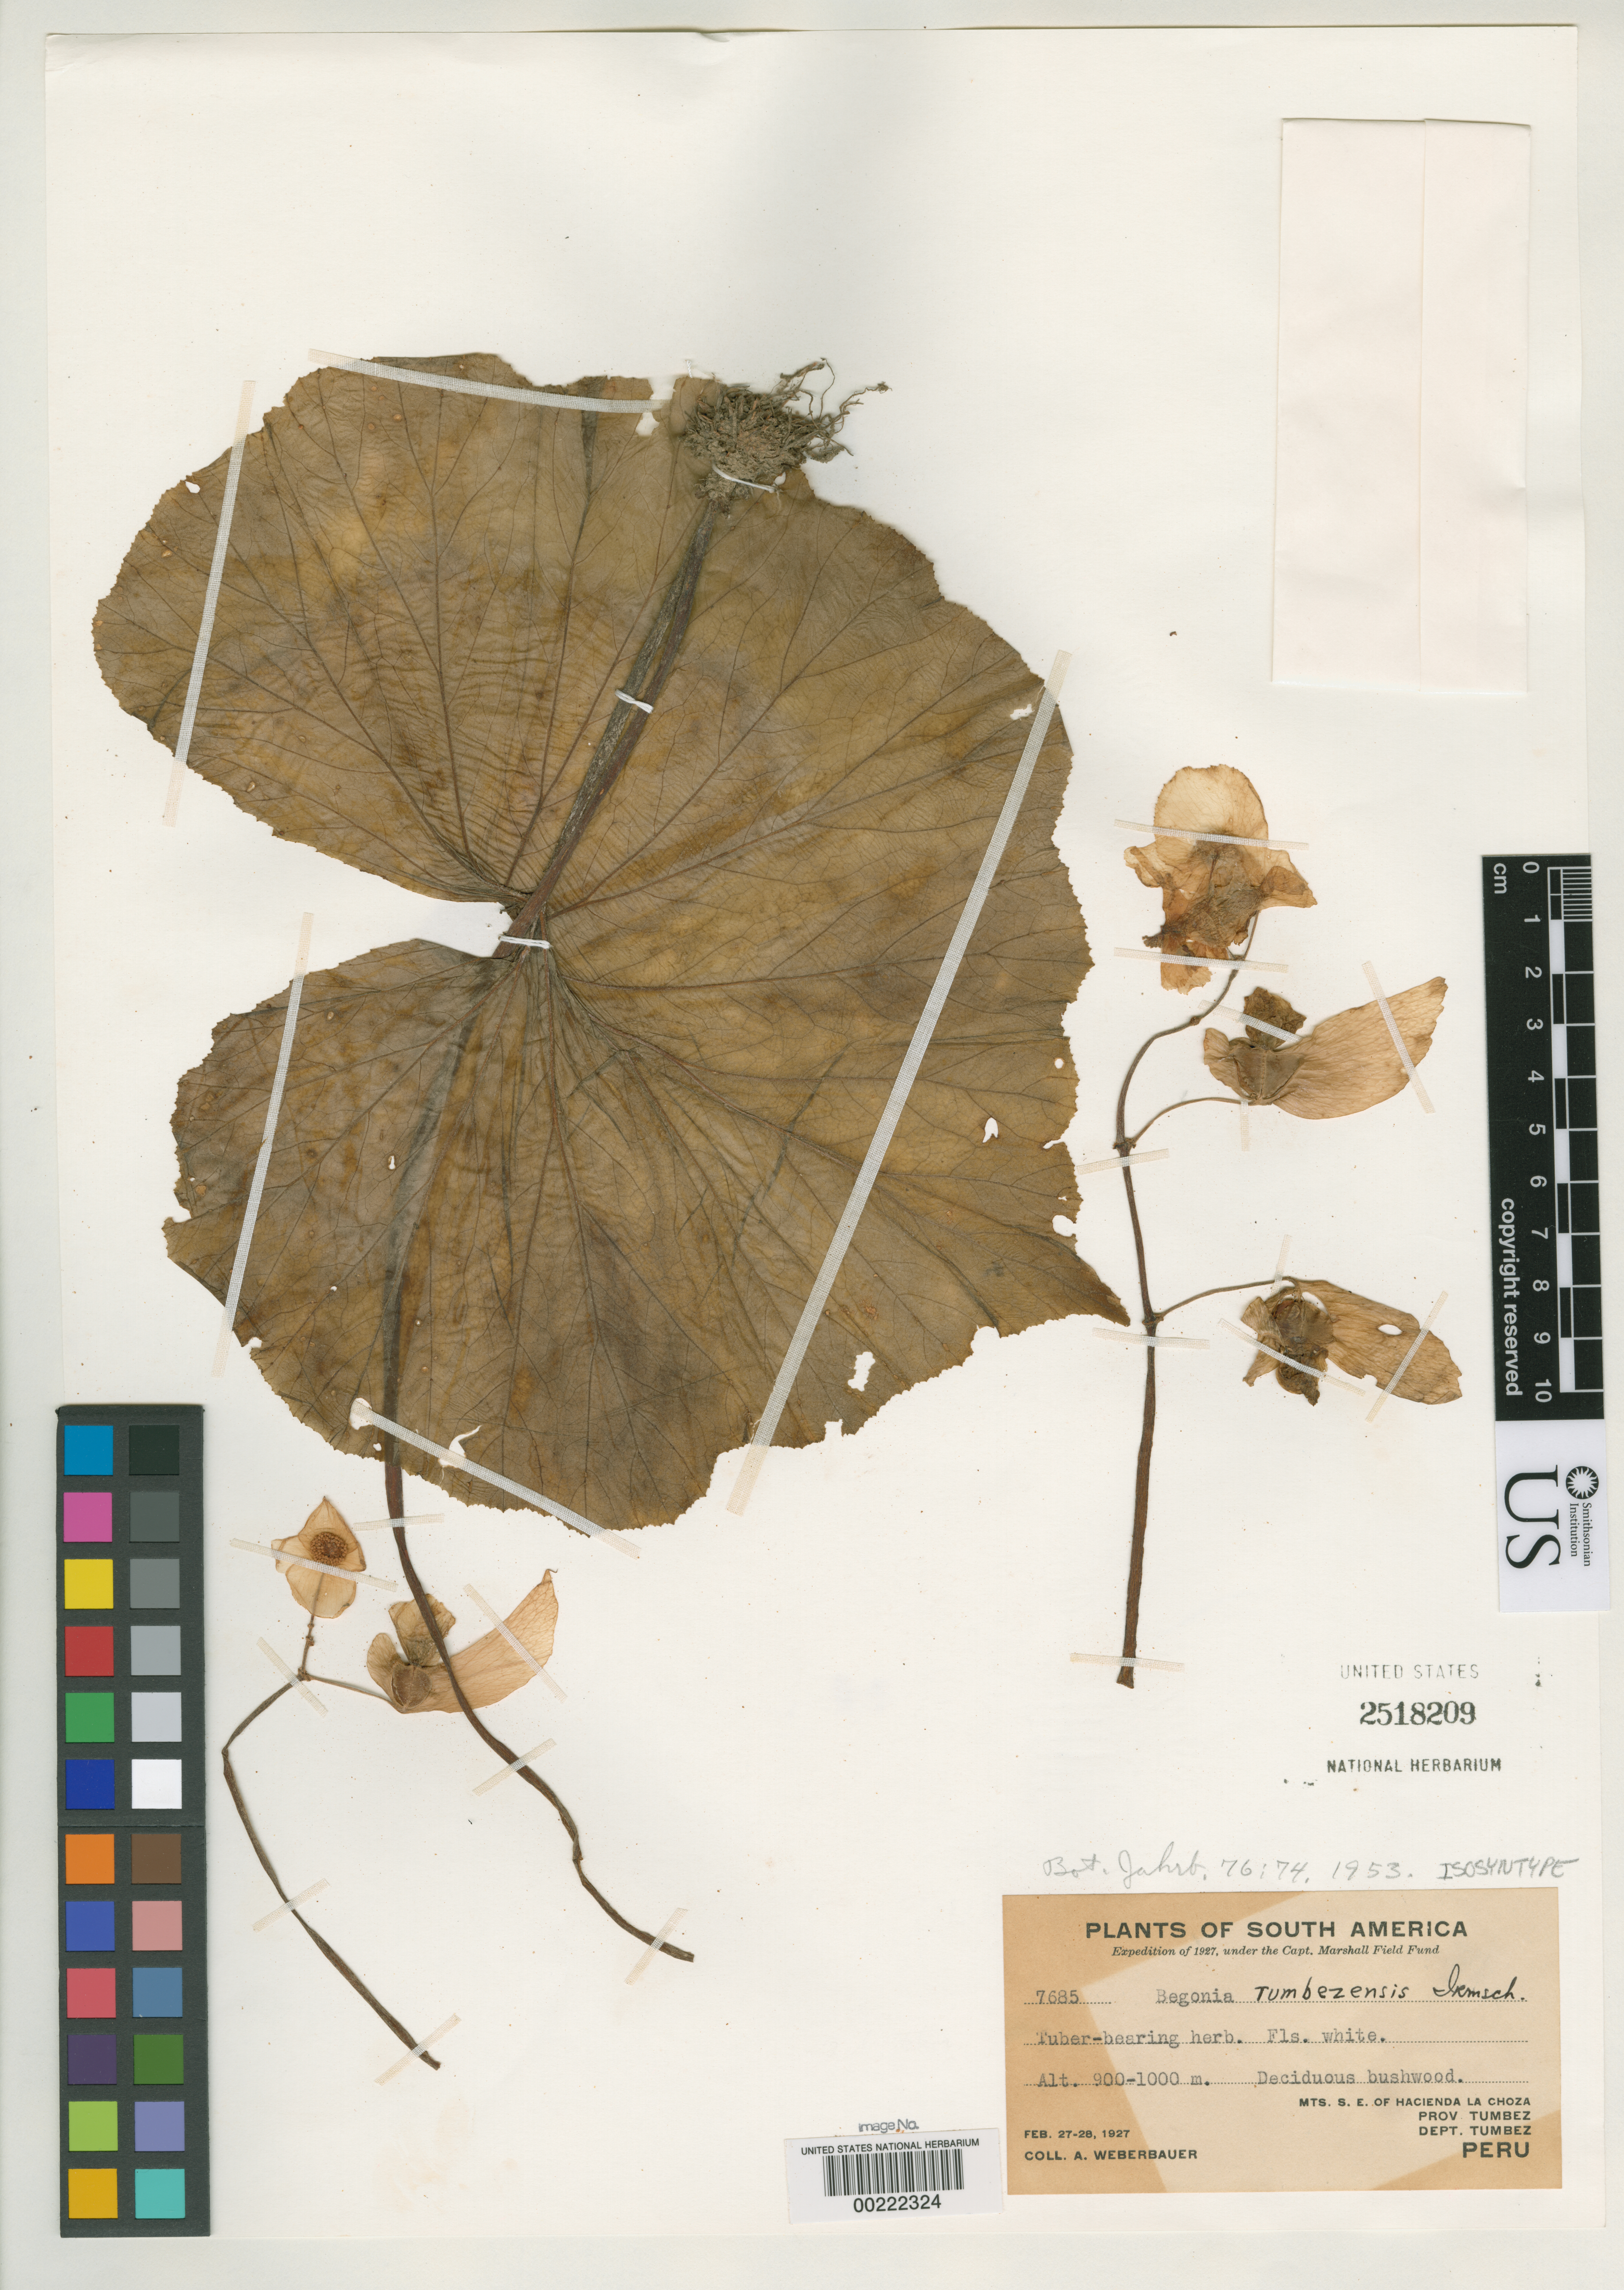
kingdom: Plantae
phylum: Tracheophyta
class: Magnoliopsida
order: Cucurbitales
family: Begoniaceae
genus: Begonia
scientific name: Begonia tumbezensis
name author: Irmsch.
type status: Isosyntype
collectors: A. Weberbauer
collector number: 7685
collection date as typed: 27 Feb 1927 to 28 Feb 1927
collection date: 1927-02-27/1927-02-28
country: Peru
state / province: Tumbes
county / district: Tumbes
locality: Mountains SE of Hacienda La Choza.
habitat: Deciduous bushwood.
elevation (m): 900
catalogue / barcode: US 2518209